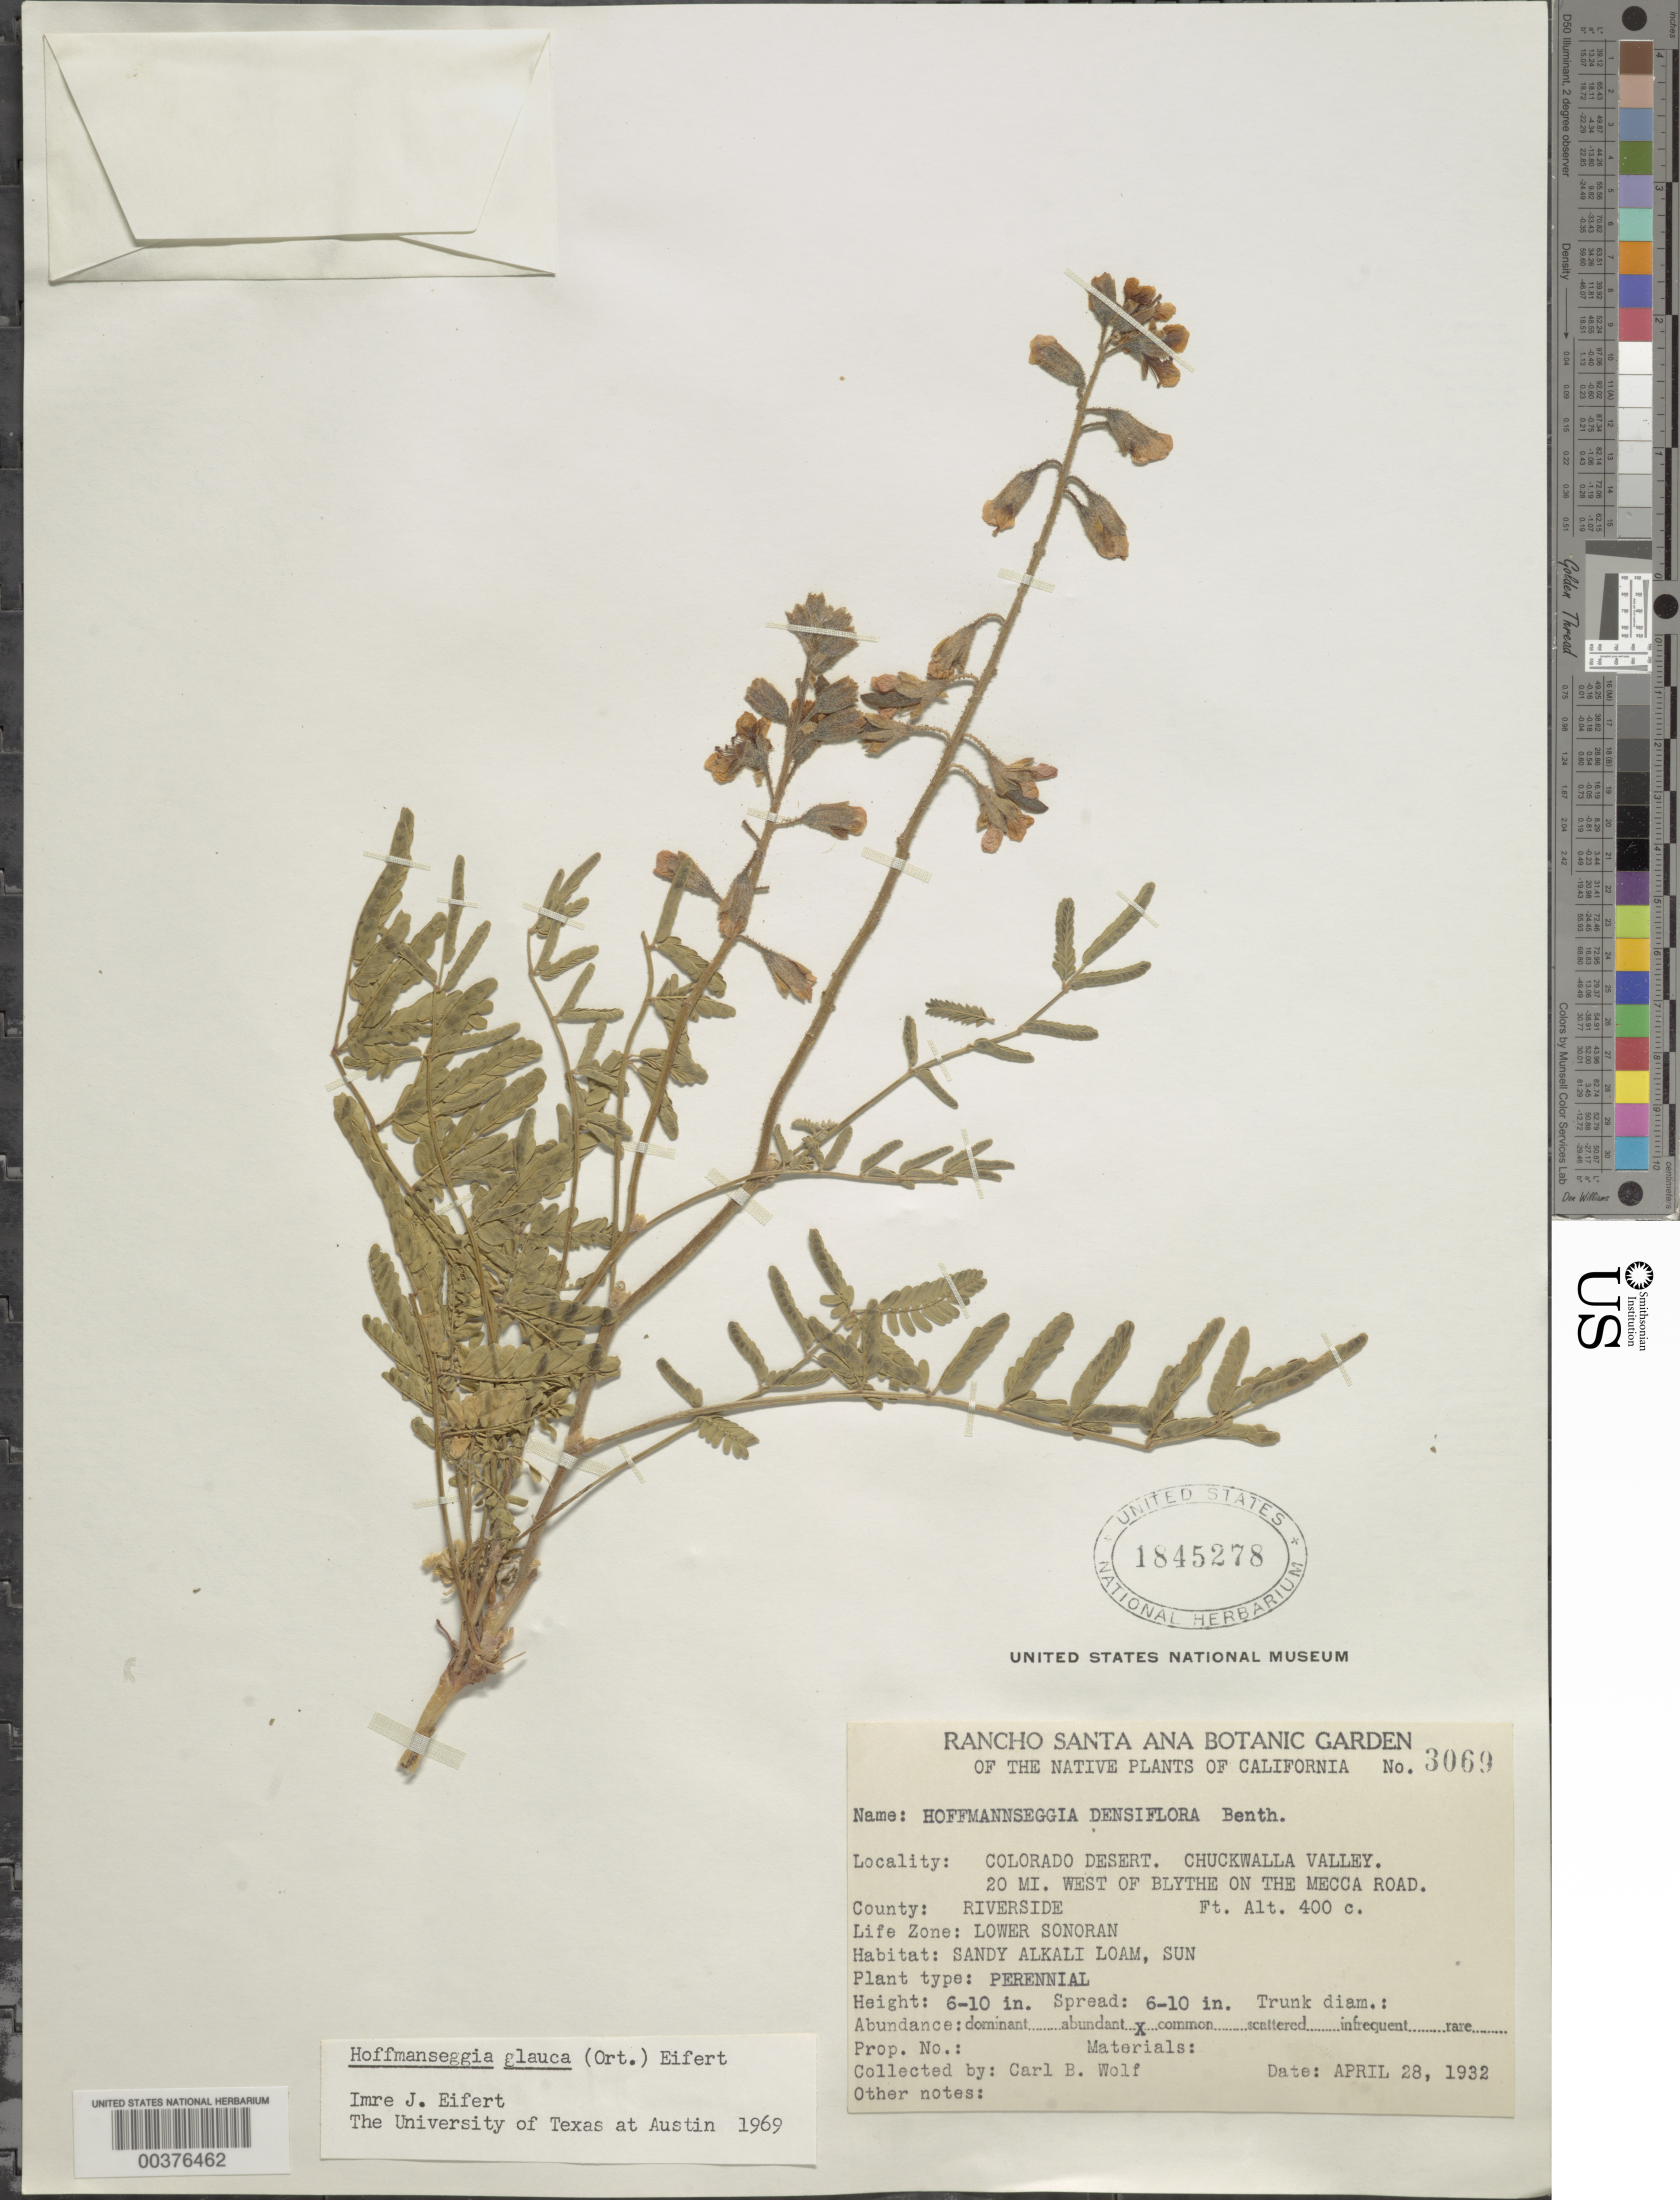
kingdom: Plantae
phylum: Tracheophyta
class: Magnoliopsida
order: Fabales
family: Fabaceae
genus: Hoffmannseggia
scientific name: Hoffmannseggia glauca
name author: (Ortega) Eifert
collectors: C. B. Wolf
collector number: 3069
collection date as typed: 28 Apr 1932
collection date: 1932-04-28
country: United States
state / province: California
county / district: Riverside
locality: Colorado desert; chuchwalla valley; 19 mi w of blythe on the mecca road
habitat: Sandy alkali loam, sun; lower sonoran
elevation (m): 122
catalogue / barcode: US 1845278